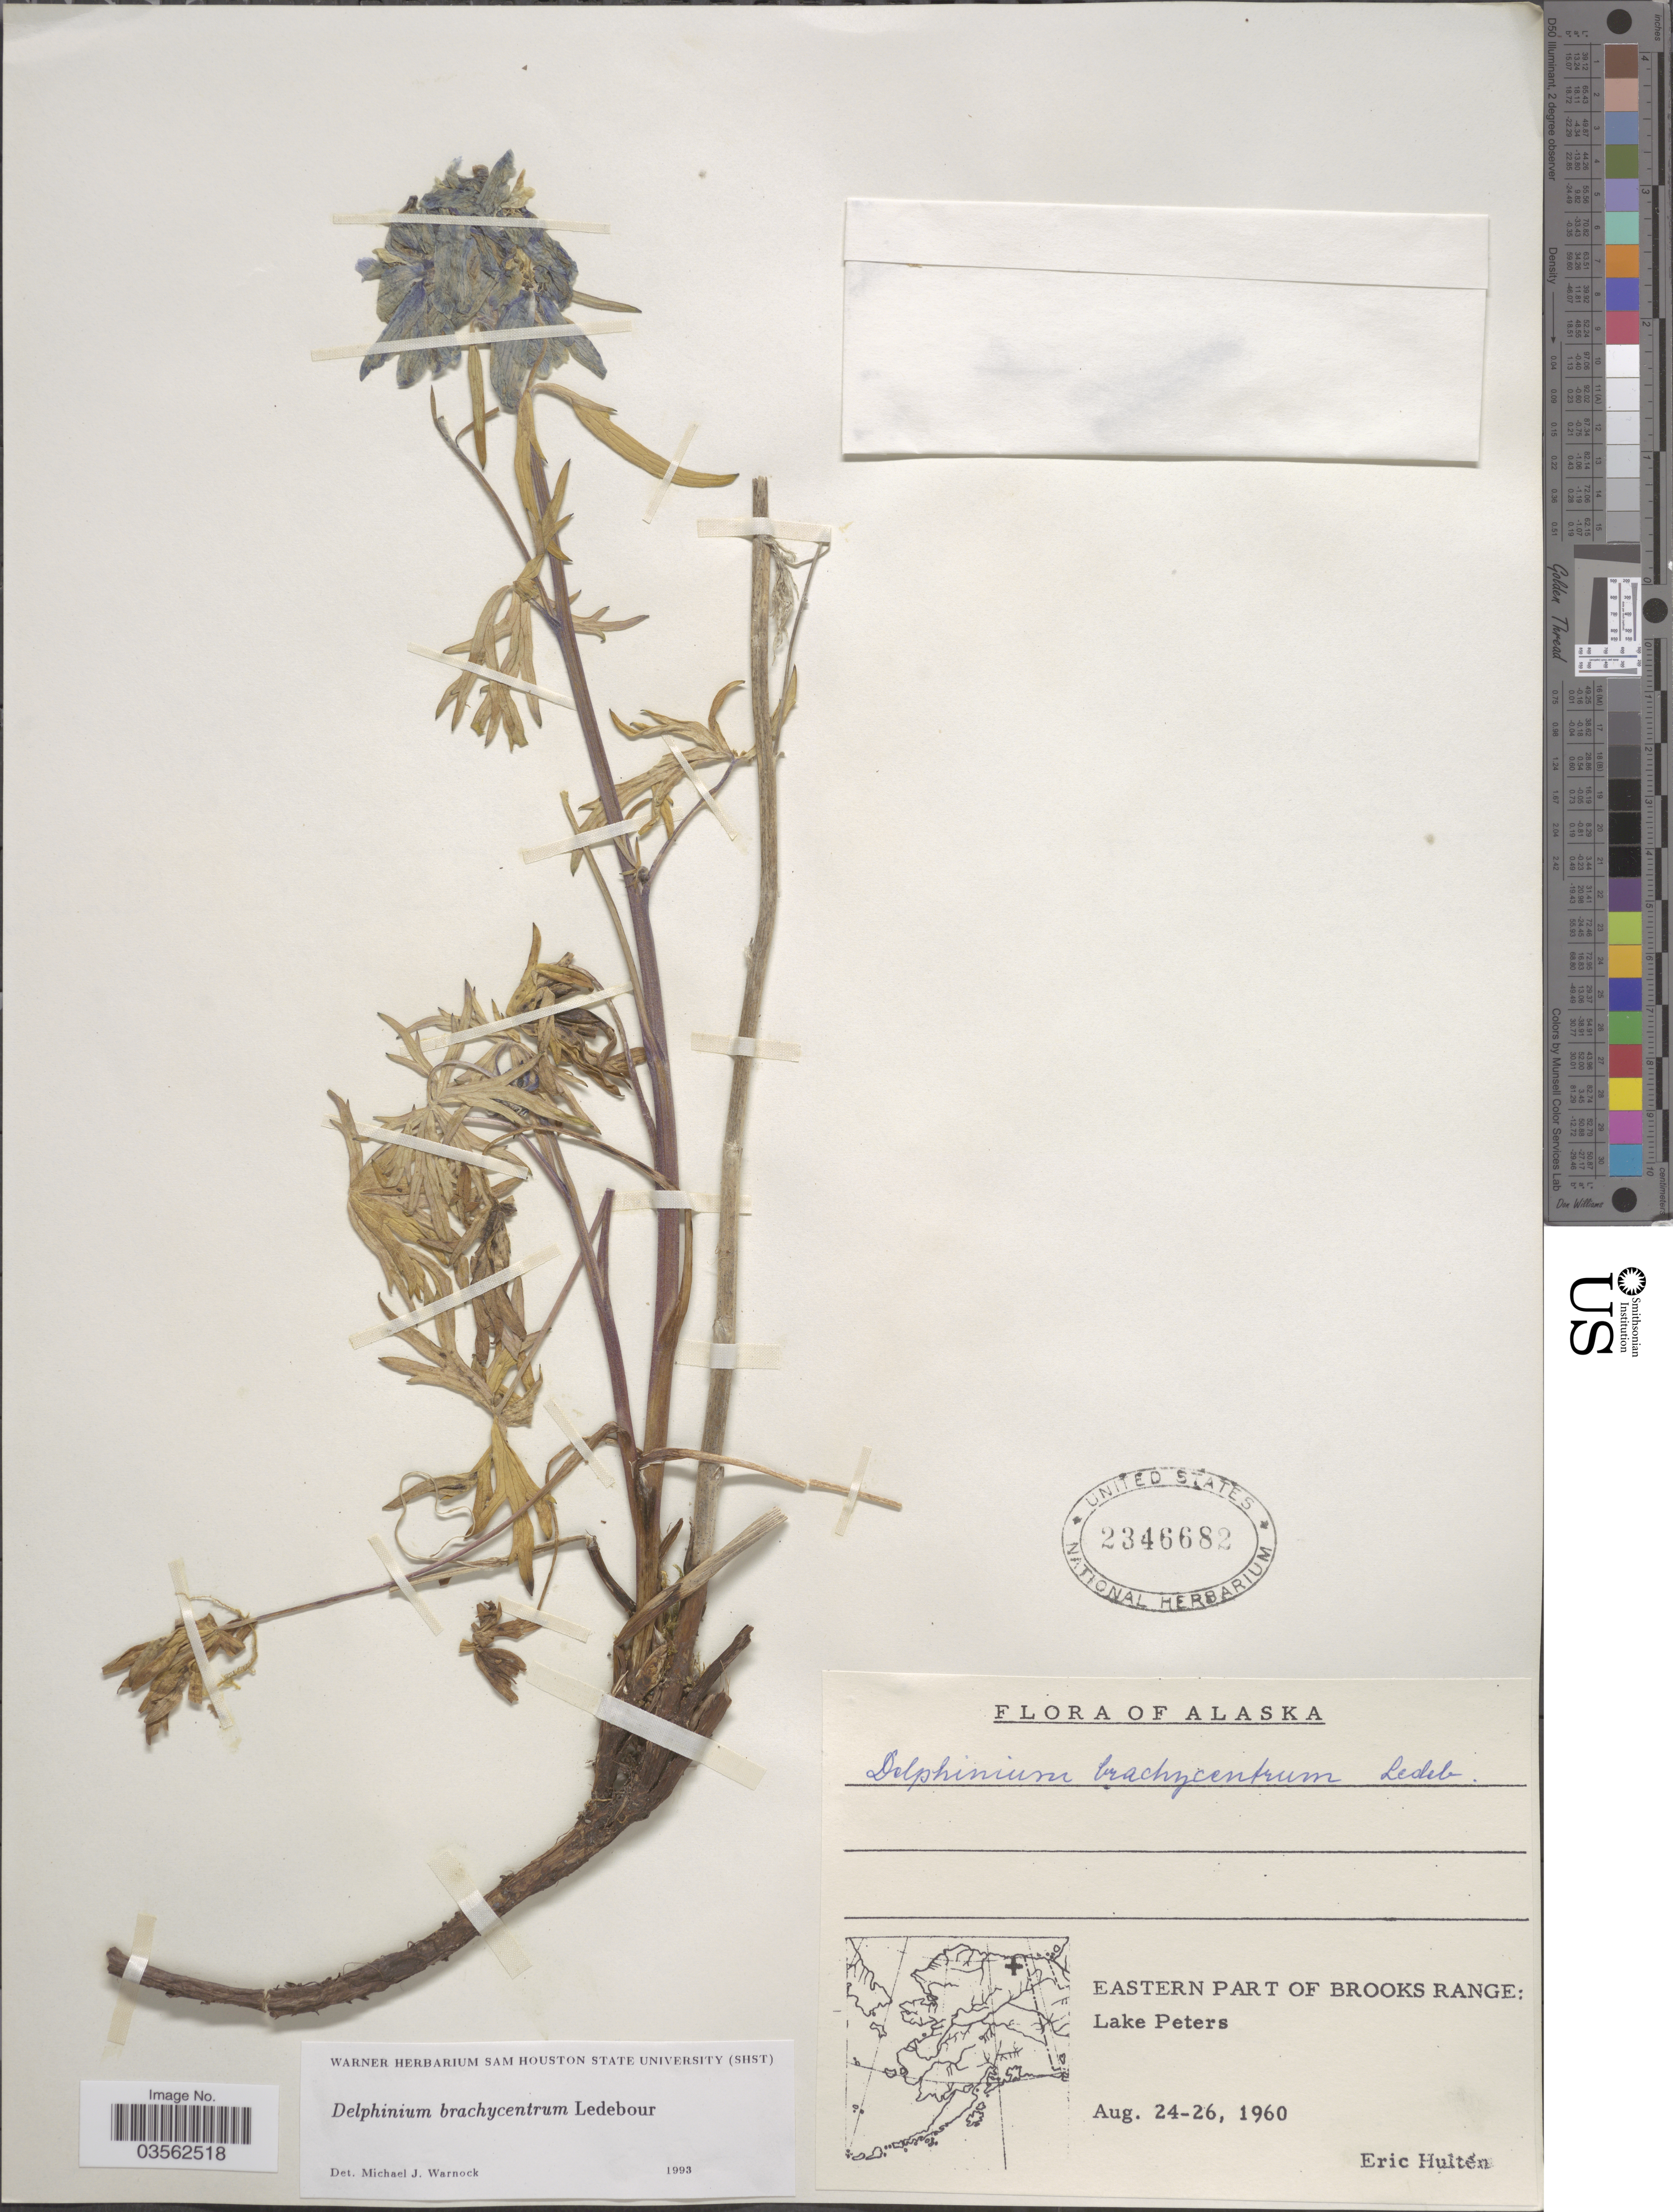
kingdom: Plantae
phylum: Tracheophyta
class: Magnoliopsida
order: Ranunculales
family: Ranunculaceae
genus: Delphinium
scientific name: Delphinium brachycentrum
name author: Ledeb.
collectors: E. G. Hultén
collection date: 1960-08-24/1960-08-26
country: United States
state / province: Alaska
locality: Eastern part of Brooks Range: Lake Peters.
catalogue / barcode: US 2346682